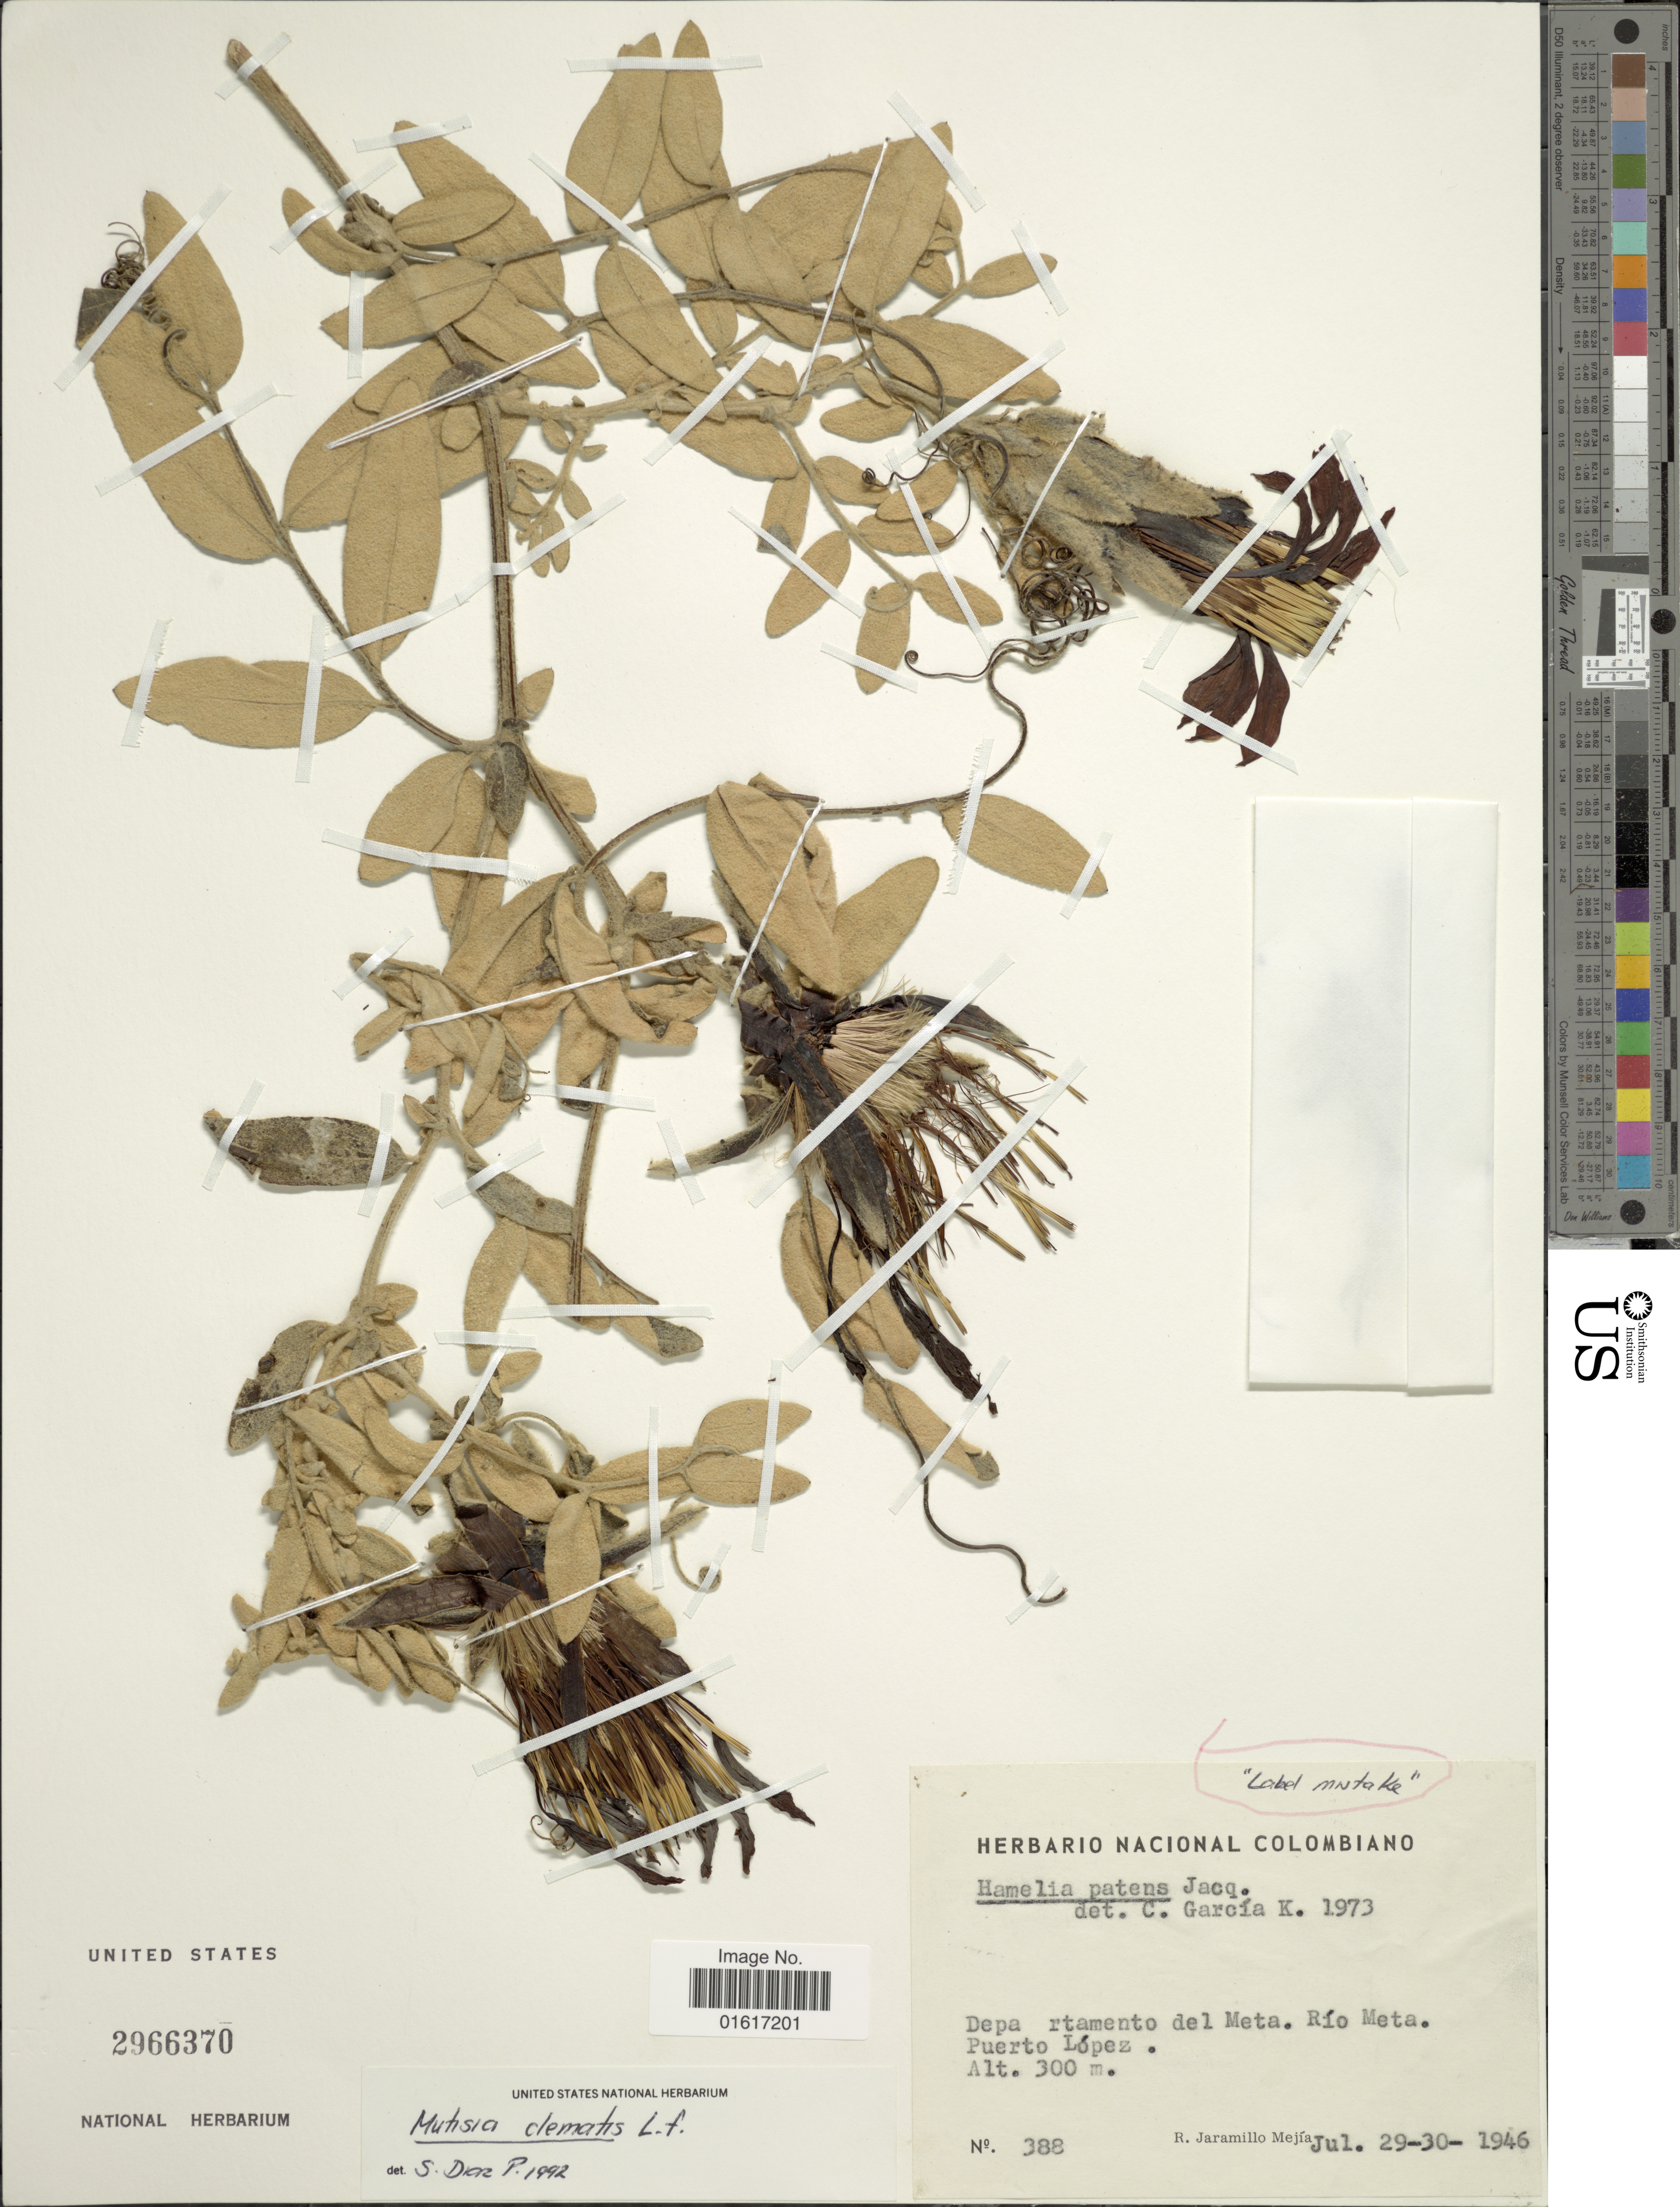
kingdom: Plantae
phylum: Tracheophyta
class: Magnoliopsida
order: Asterales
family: Asteraceae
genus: Mutisia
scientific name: Mutisia clematis var. clematis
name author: L. f.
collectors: R. Jaramillo M.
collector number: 388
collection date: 1946-07-29/1946-07-30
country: Colombia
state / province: Meta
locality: Río Meta. Puerto López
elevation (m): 300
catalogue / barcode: US 2966370